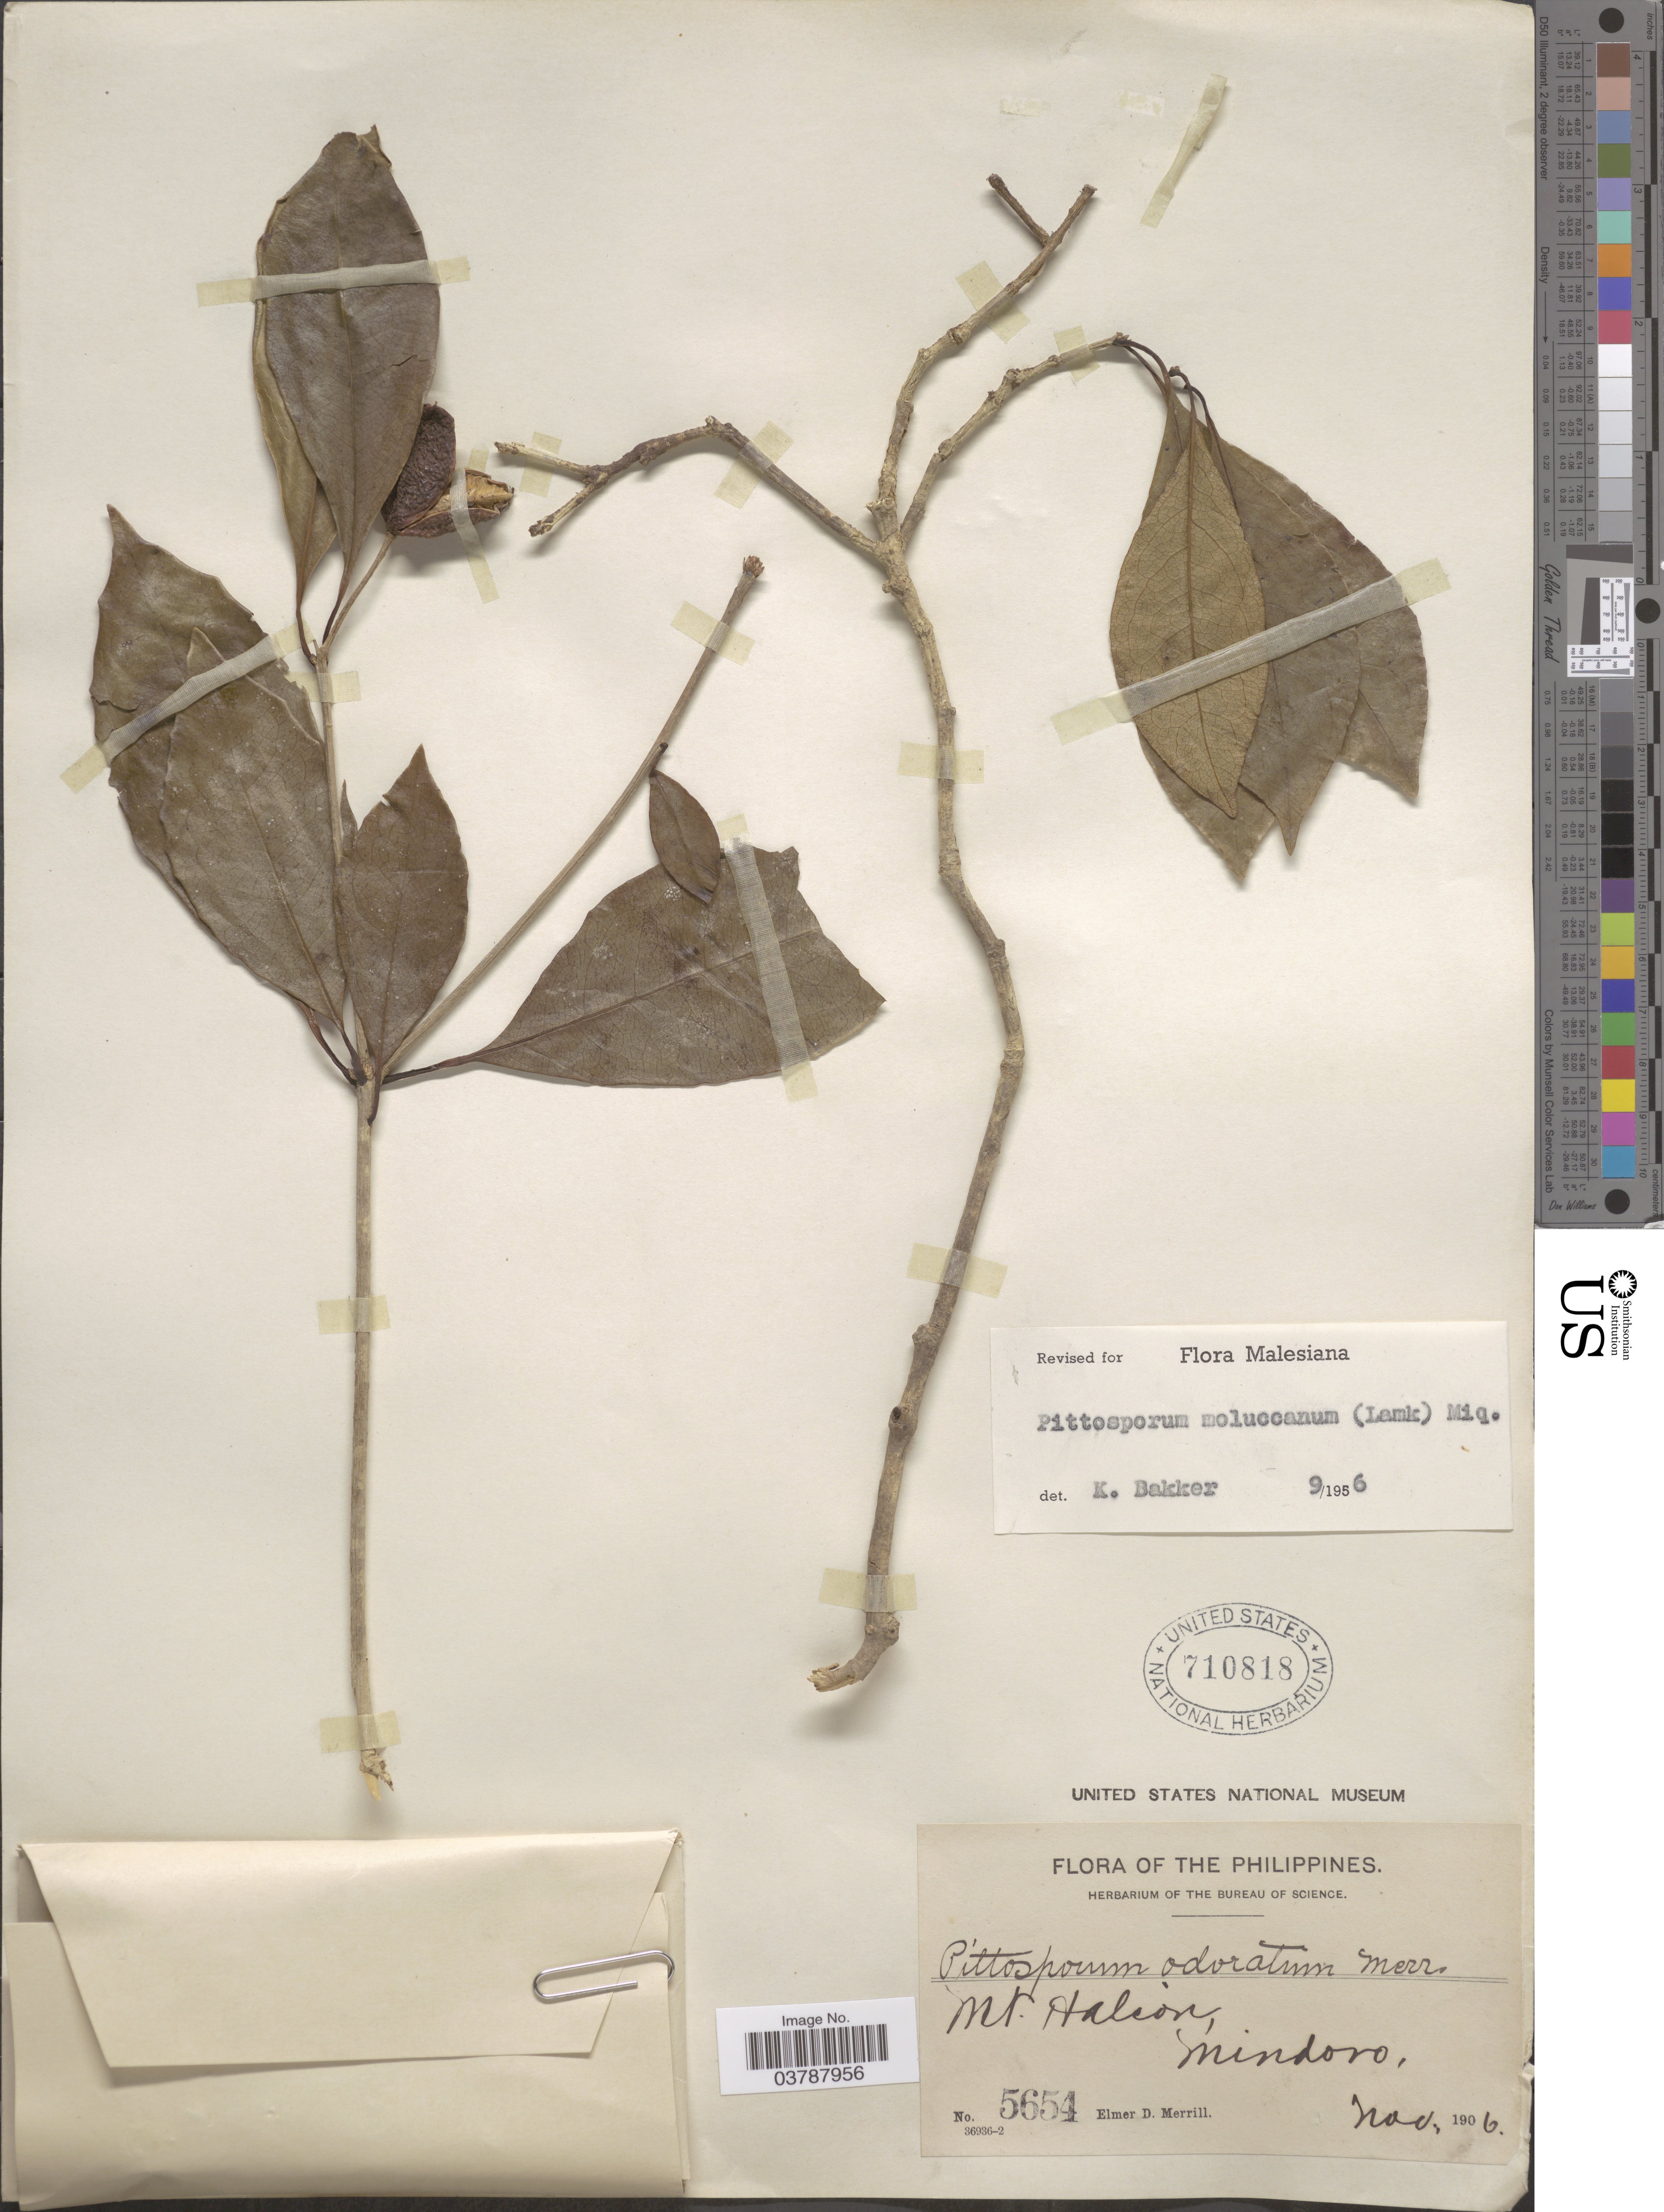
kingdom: Plantae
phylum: Tracheophyta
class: Magnoliopsida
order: Apiales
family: Pittosporaceae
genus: Pittosporum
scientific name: Pittosporum moluccanum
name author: (Lam.) Miq.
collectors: E. D. Merrill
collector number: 5654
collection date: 1906-11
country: Philippines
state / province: Mimaropa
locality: Mt. Halcon, Mindoro.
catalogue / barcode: US 710818